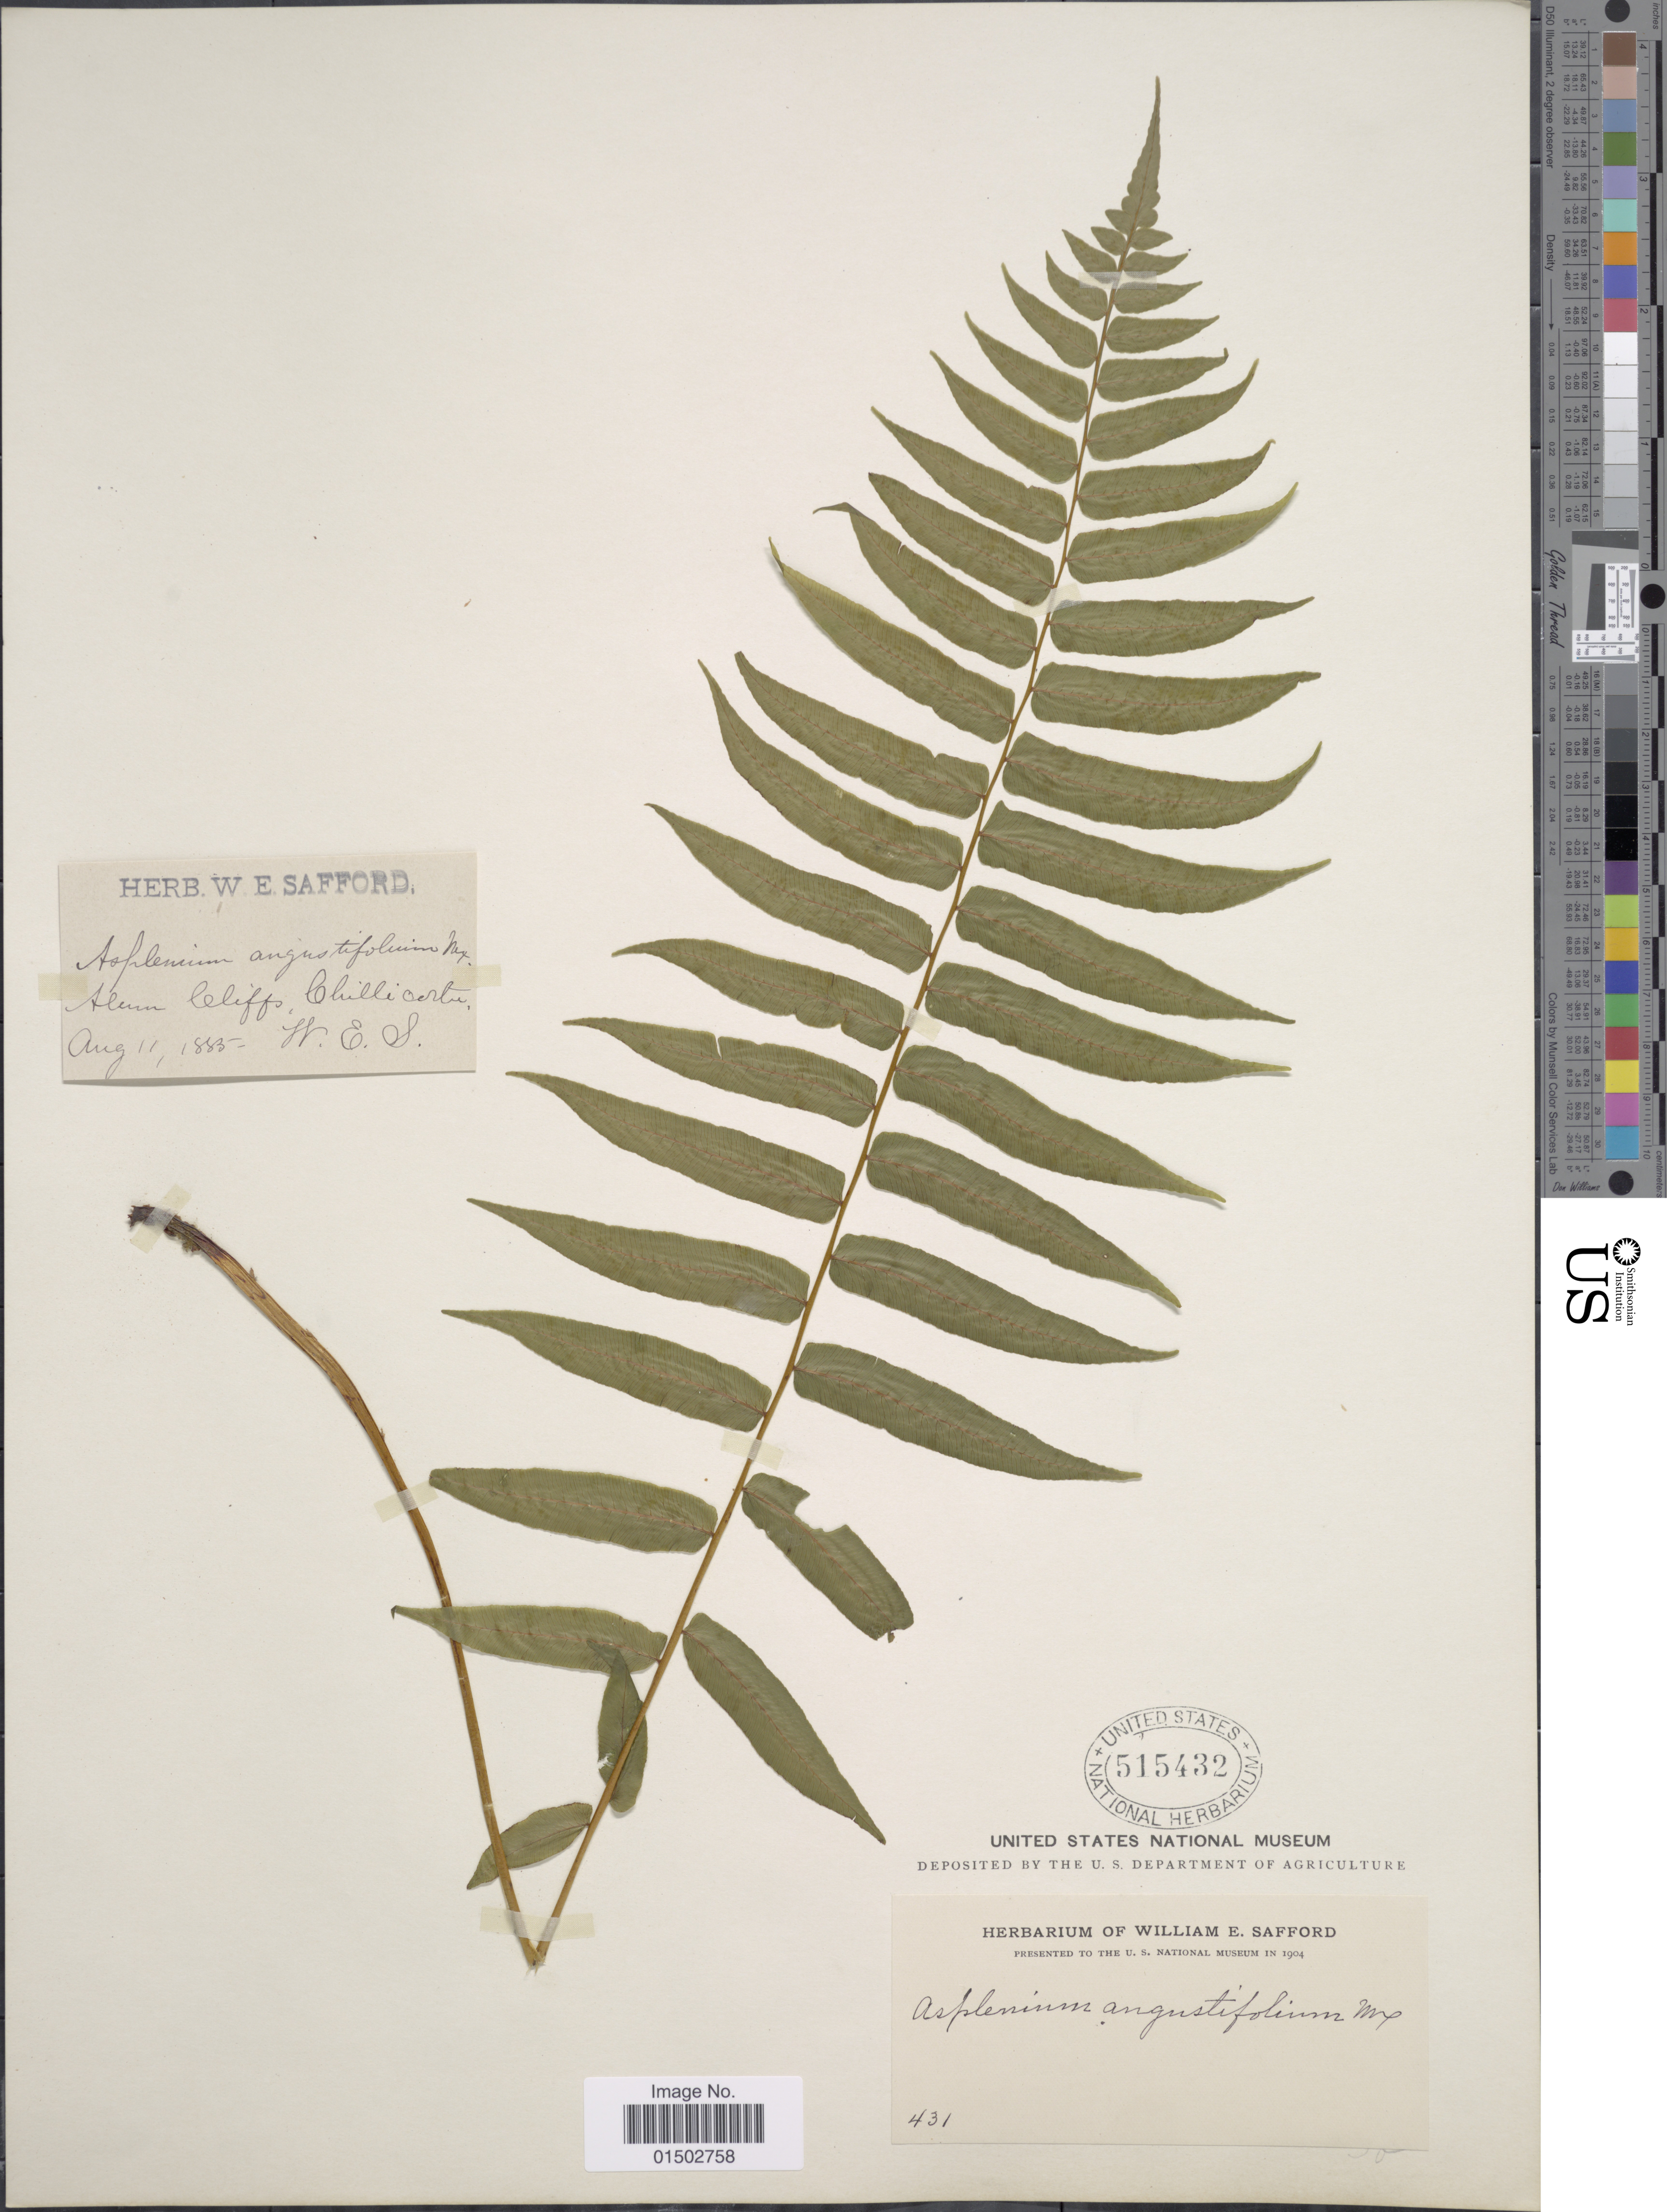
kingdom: Plantae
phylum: Tracheophyta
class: Polypodiopsida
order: Polypodiales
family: Diplaziopsidaceae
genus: Homalosorus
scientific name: Homalosorus pycnocarpos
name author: (Spreng.) Pic. Serm.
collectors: W. E. Safford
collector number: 431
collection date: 1885-08-11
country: United States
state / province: Ohio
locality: Alum Cliffs, Chillicothe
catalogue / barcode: US 515432